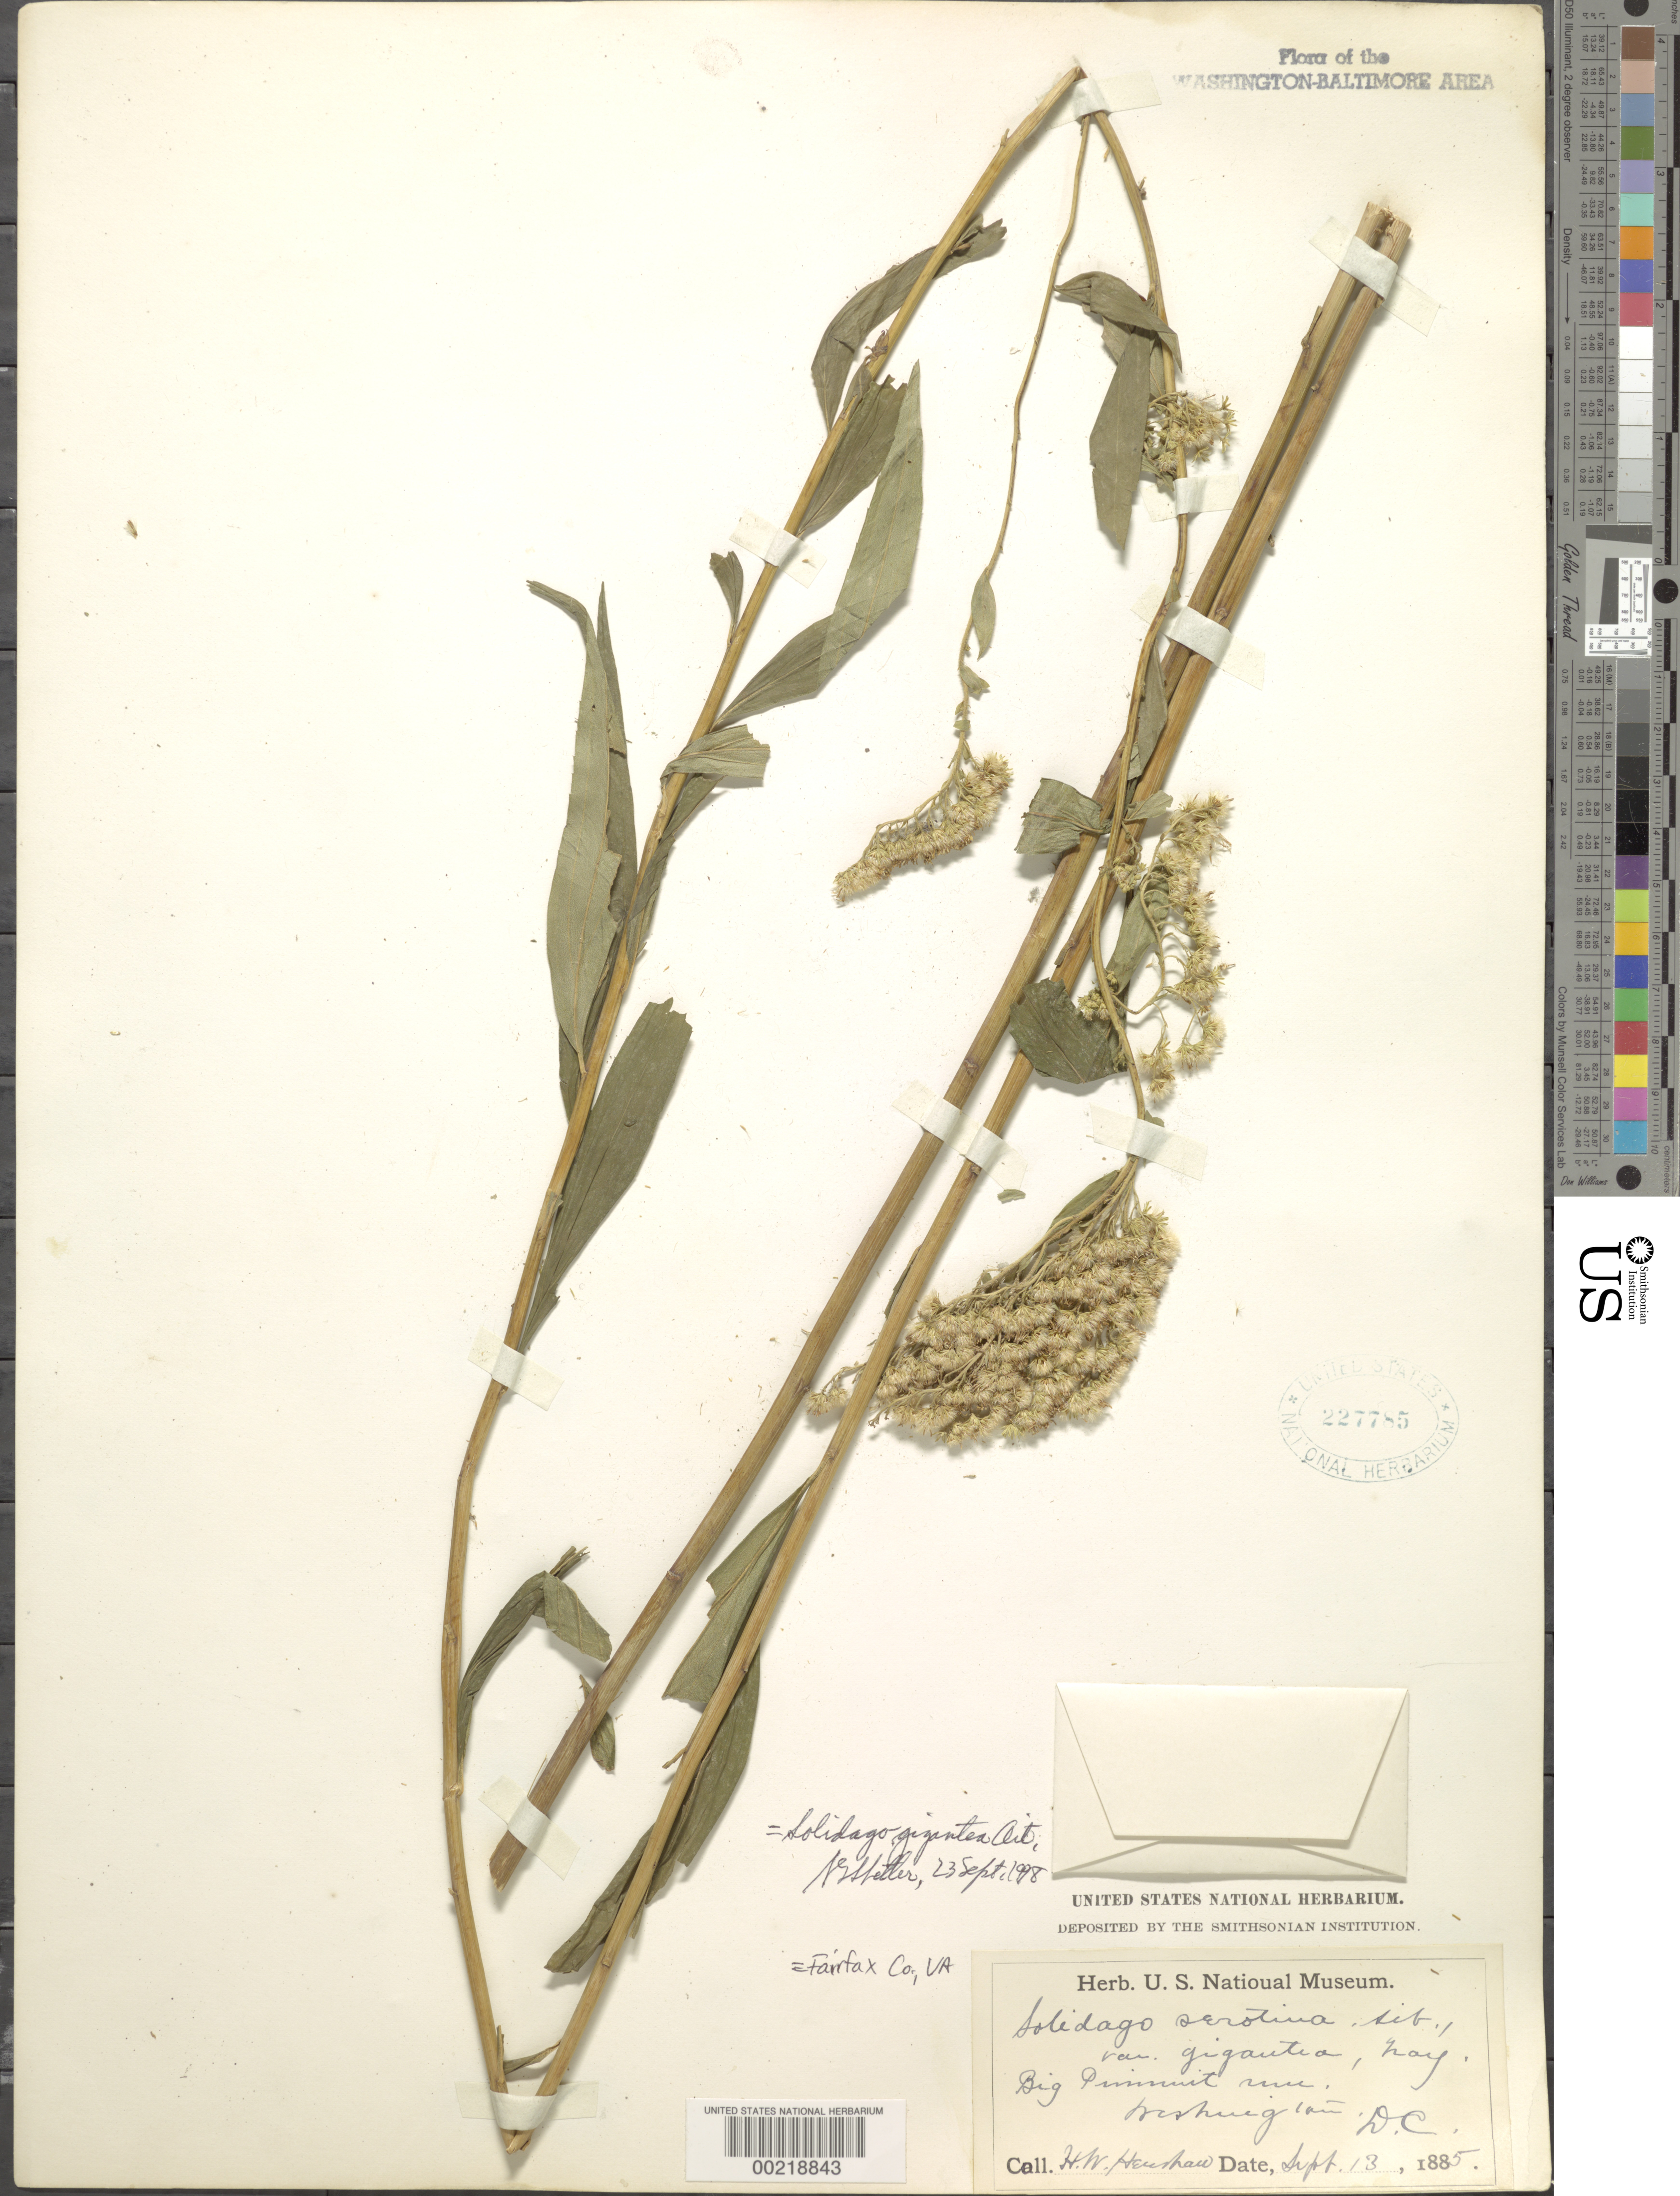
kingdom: Plantae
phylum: Tracheophyta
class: Magnoliopsida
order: Asterales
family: Asteraceae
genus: Solidago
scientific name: Solidago gigantea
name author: Aiton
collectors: H. Henshaw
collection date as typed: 13 Sep 1885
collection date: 1885-09-13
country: United States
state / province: Virginia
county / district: Fairfax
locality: Big Pimmitt Run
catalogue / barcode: US 227785